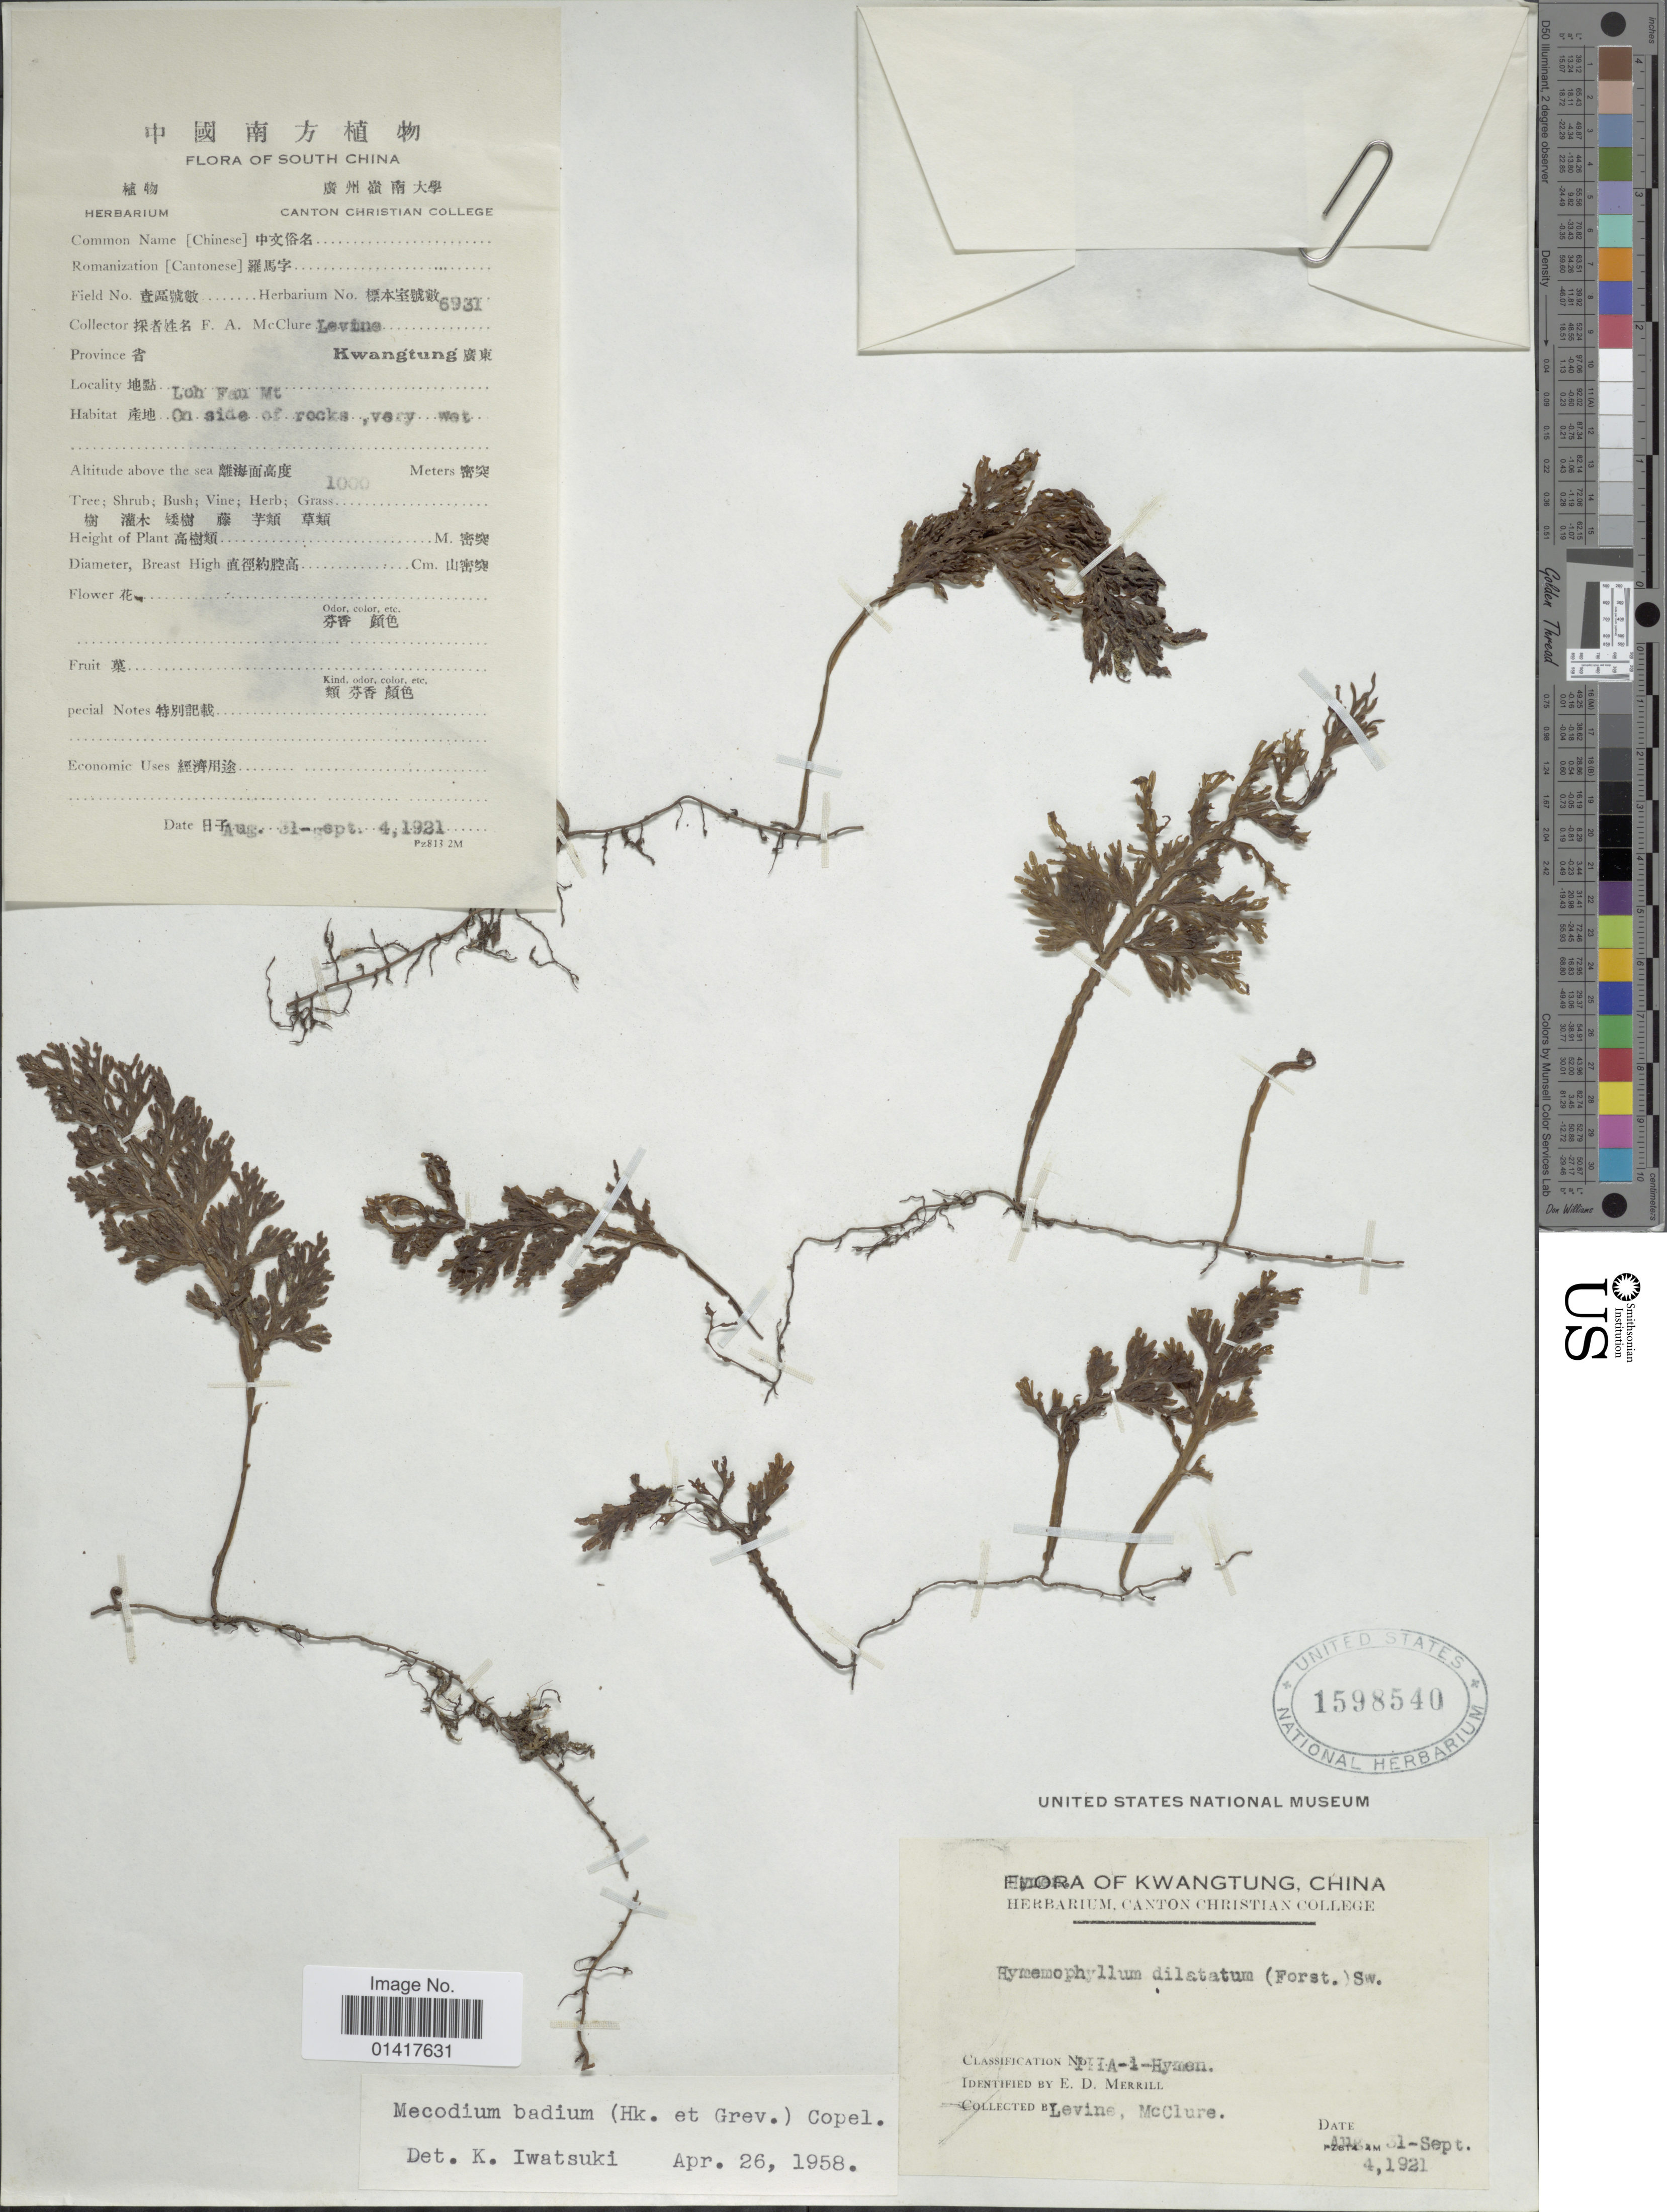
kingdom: Plantae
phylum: Tracheophyta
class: Polypodiopsida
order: Hymenophyllales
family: Hymenophyllaceae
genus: Hymenophyllum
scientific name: Hymenophyllum badium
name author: Hook. & Grev.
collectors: F. A. McClure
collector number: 41921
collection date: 1921-08-31/1921-09-04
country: China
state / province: Guangdong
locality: Kwangtung, Pita-i -Hymen. Loh Fau Mt.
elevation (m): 1000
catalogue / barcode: US 1598540